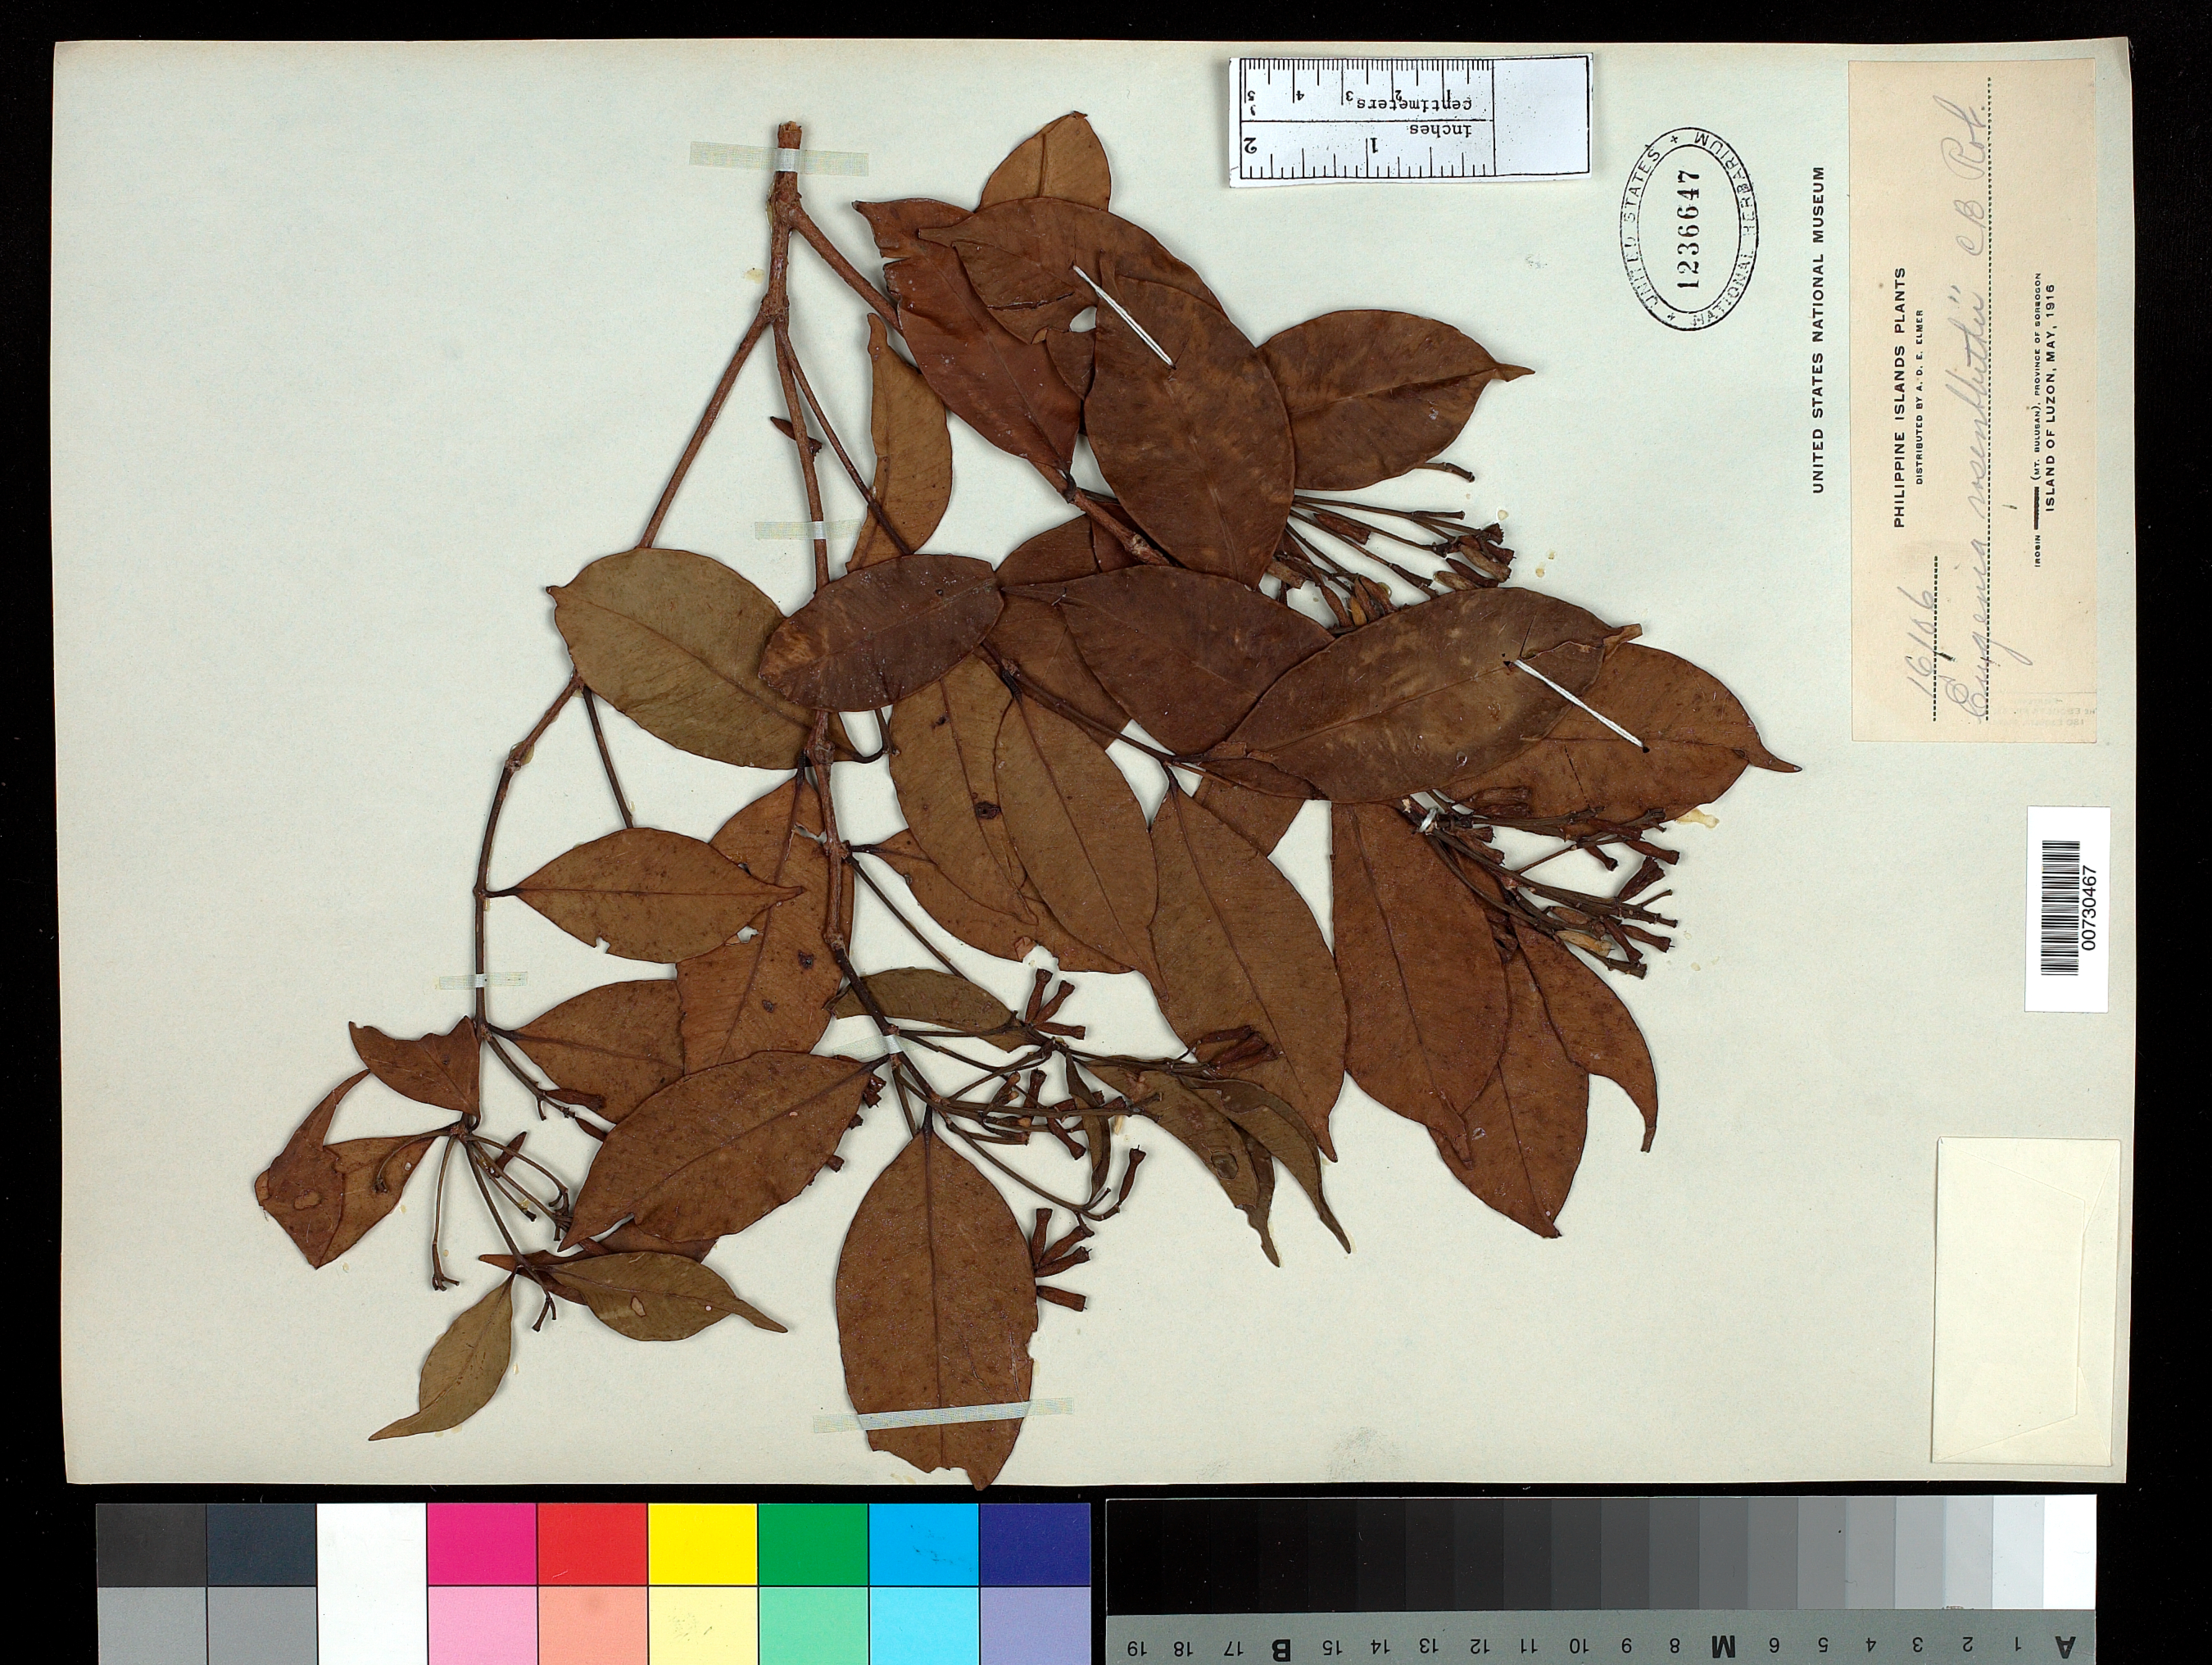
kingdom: Plantae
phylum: Tracheophyta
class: Magnoliopsida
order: Myrtales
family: Myrtaceae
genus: Syzygium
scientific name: Syzygium rosenbluthii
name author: (C.B. Rob.) Merr.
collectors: A. D. E. Elmer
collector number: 16106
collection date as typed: May 1916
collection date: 1916-05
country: Philippines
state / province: Bicol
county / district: Sorsogon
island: Luzon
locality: Irosin (Mt. Bulusan), Province of Sorsogon, Island of Luzon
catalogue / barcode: US 1236647